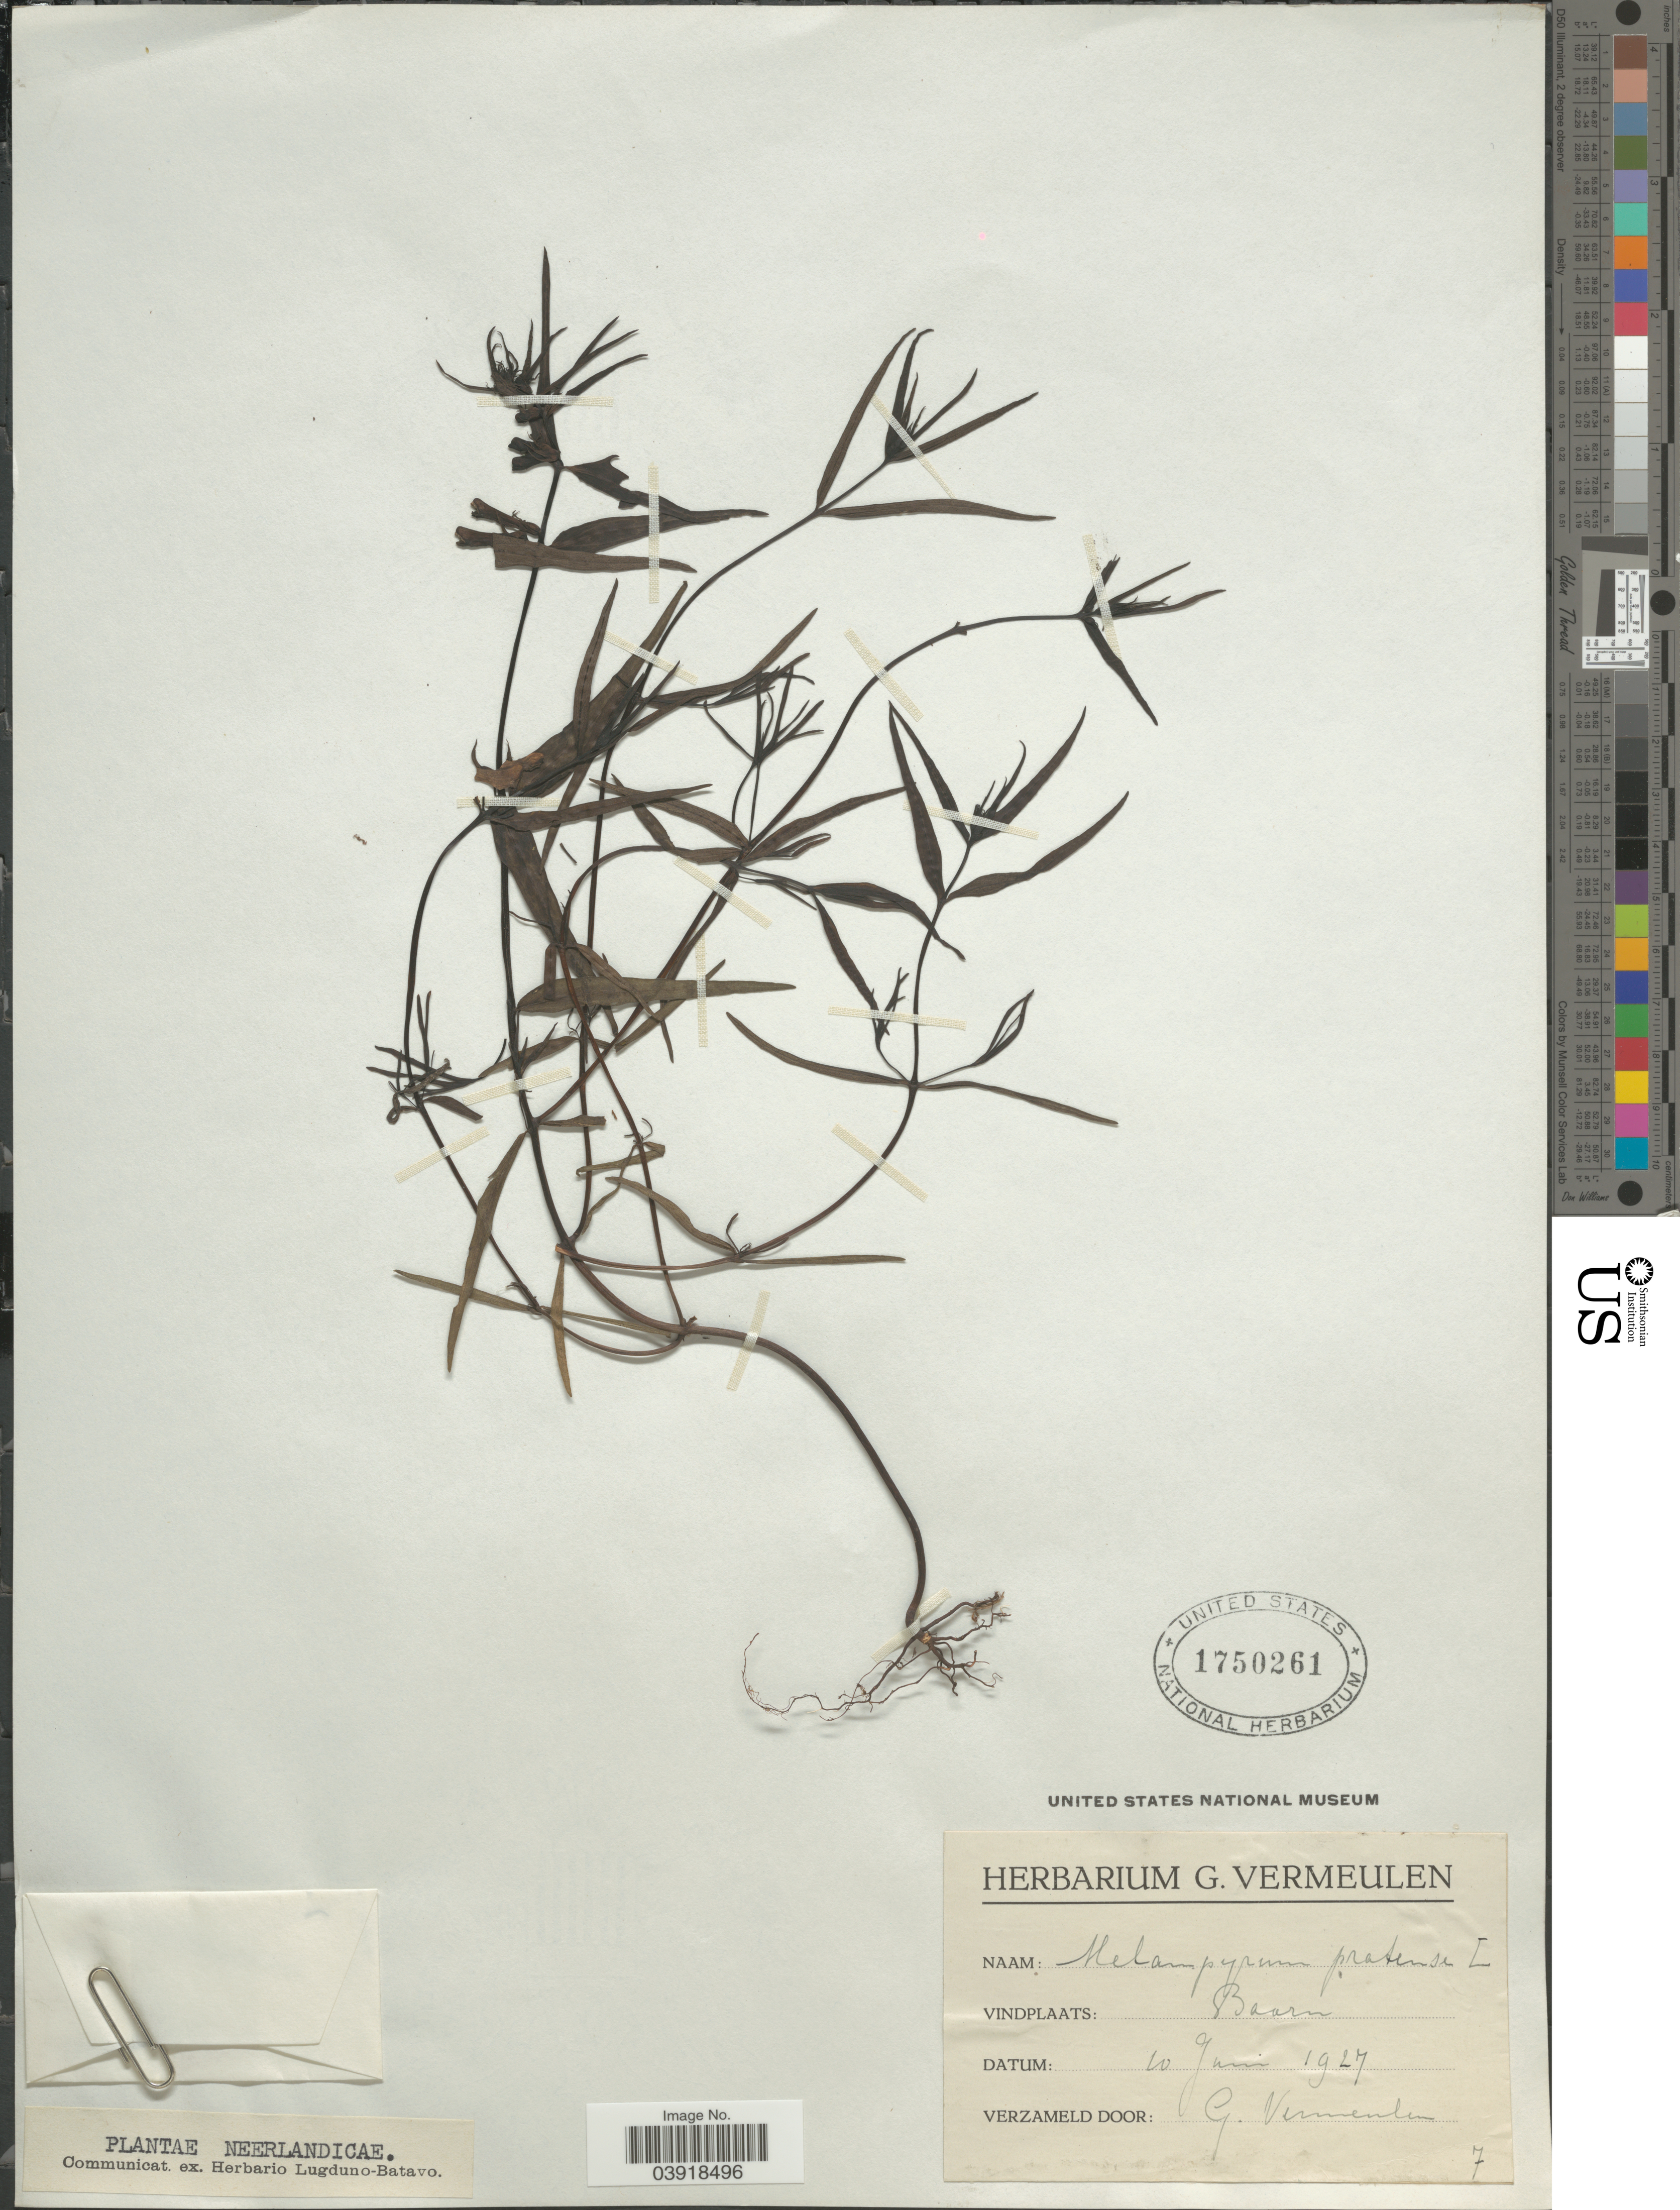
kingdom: Plantae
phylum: Tracheophyta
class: Magnoliopsida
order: Lamiales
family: Orobanchaceae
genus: Melampyrum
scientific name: Melampyrum pratense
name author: L.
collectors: G. Vermeulen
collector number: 7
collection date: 1927-06-10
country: Netherlands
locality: Baarn.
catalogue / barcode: US 1750261